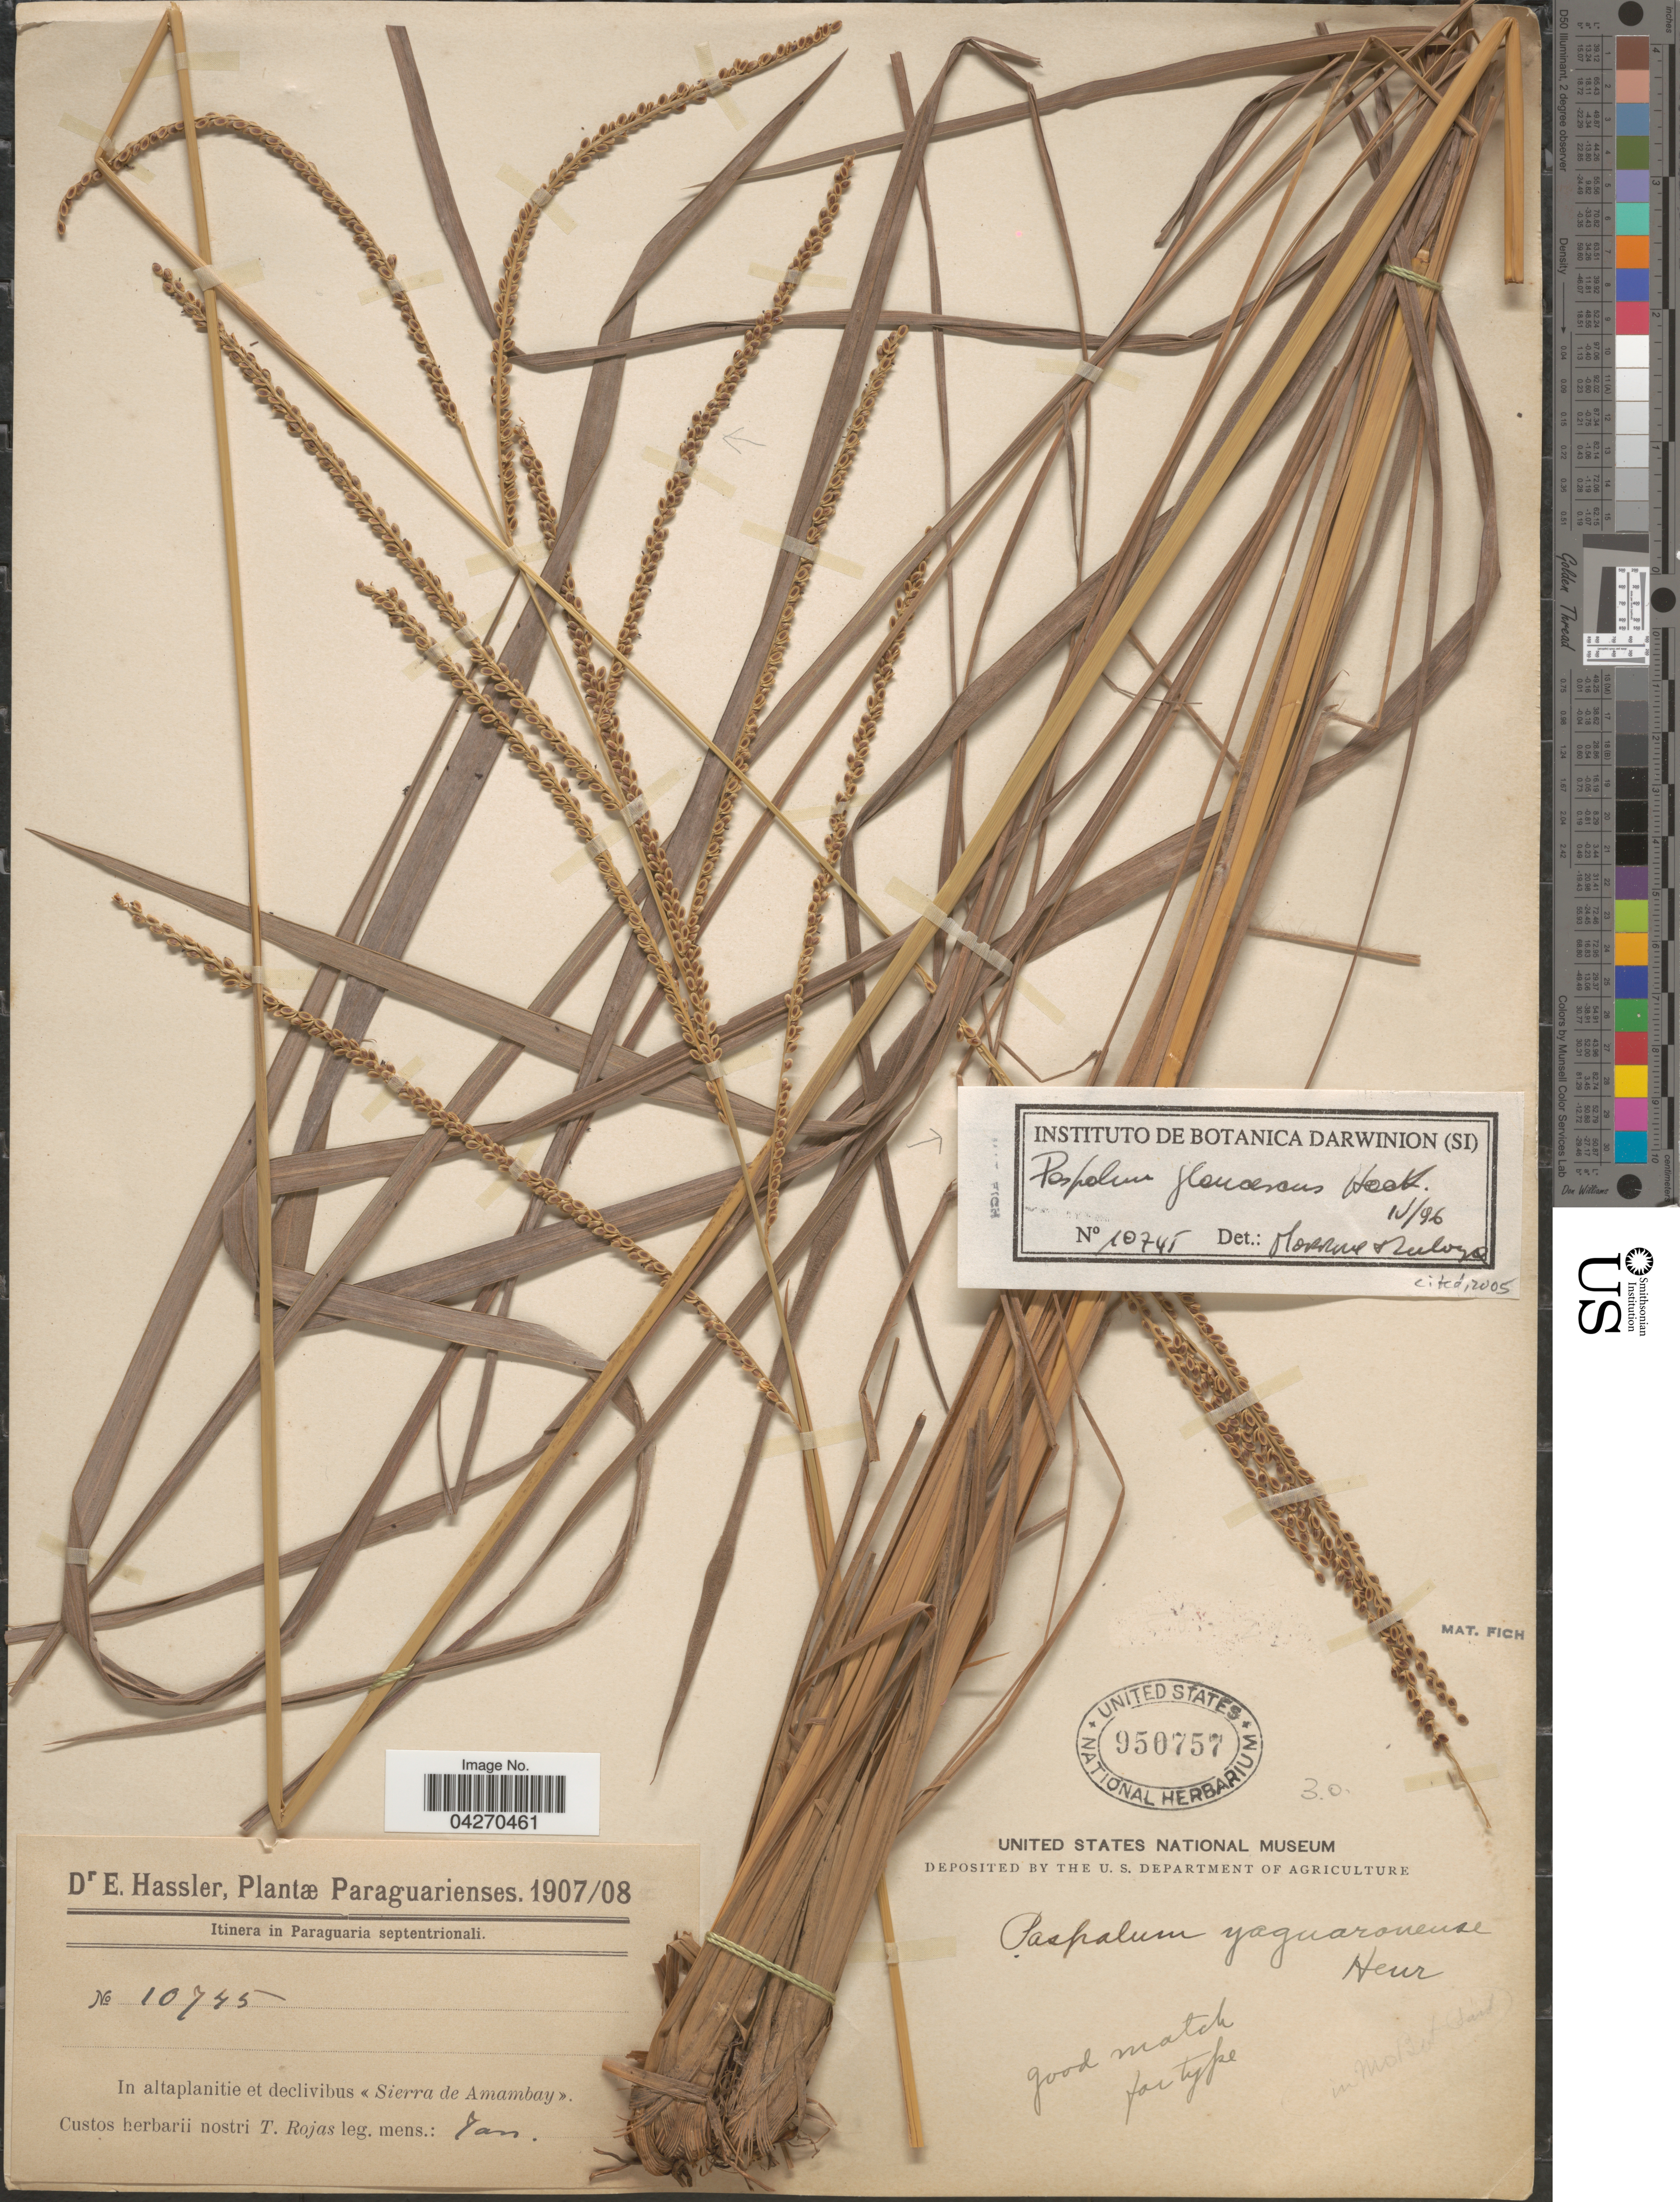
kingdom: Plantae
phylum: Tracheophyta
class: Liliopsida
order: Poales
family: Poaceae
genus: Paspalum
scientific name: Paspalum glaucescens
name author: Hack.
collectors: T. Rojas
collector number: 10745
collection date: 1907-01/1908-01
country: Paraguay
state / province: Amambay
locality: Itinera in Paraguaria septentrionali. In altaplanitie et declivibus <Sierra de Amambay>.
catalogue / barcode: US 950757